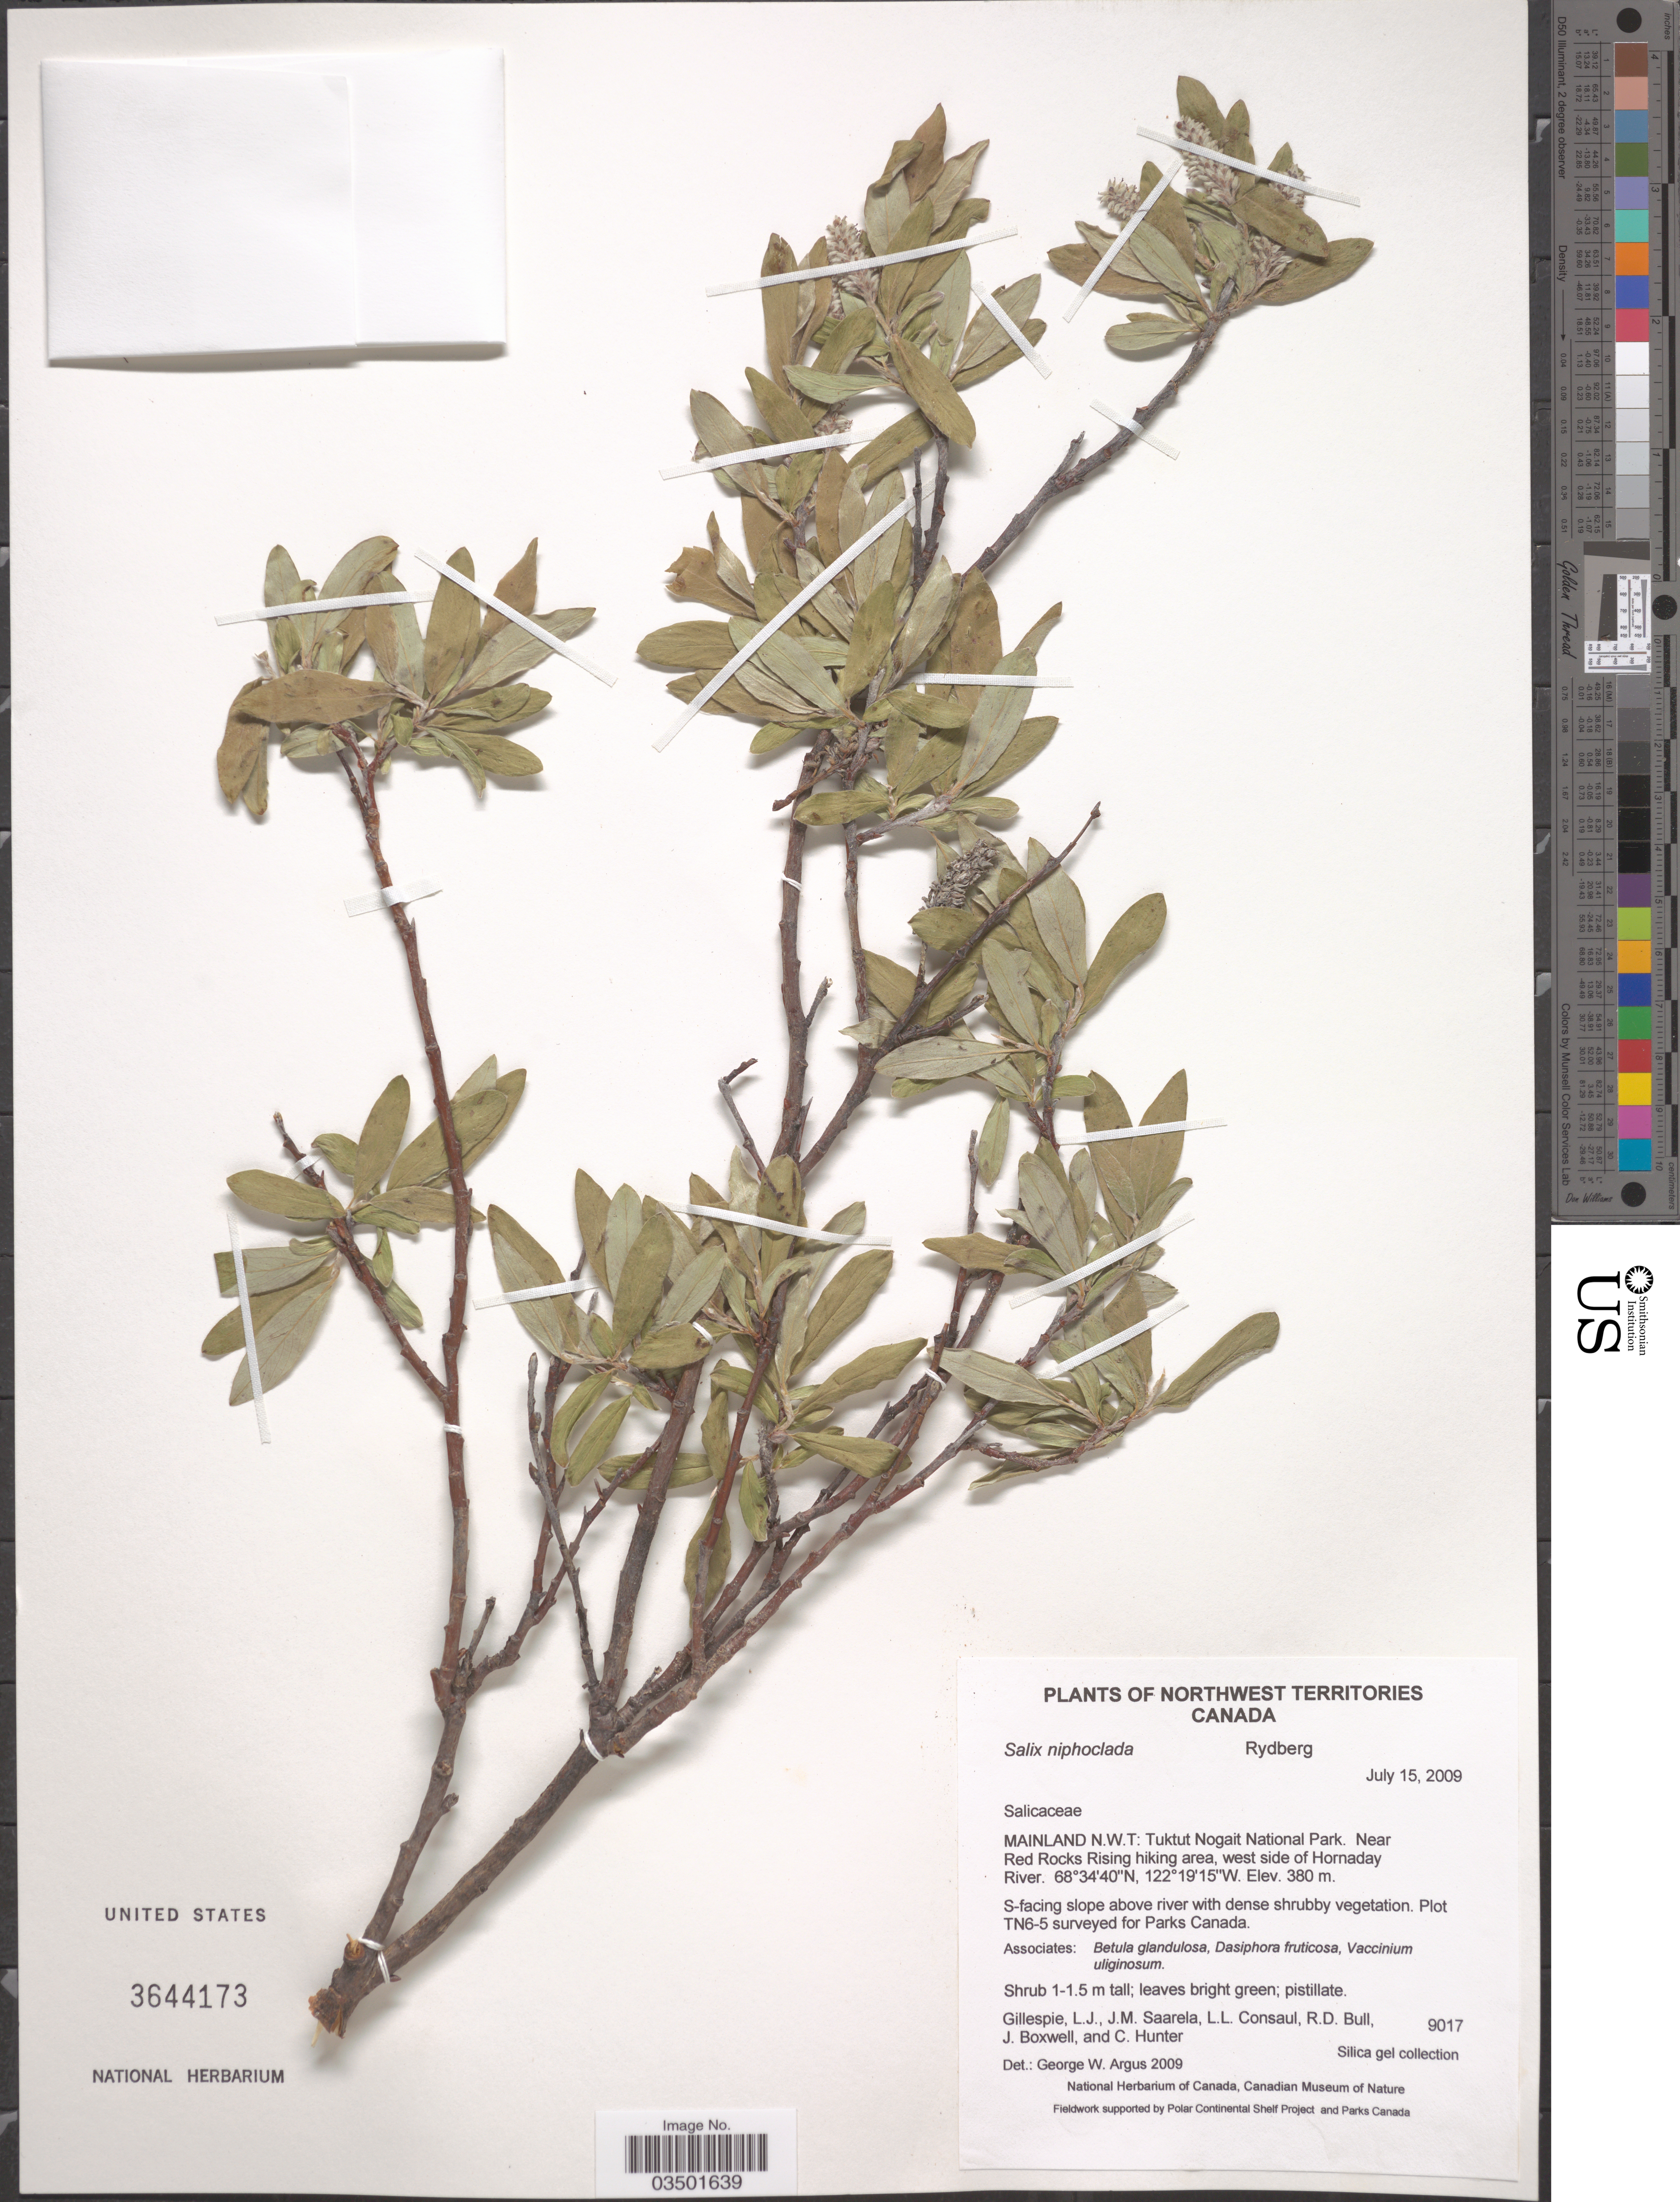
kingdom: Plantae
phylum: Tracheophyta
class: Magnoliopsida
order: Malpighiales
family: Salicaceae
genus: Salix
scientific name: Salix niphoclada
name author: Rydb.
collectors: L. Gillespie, J. Saarela, L. Consaul, R. Bull & et al.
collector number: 9017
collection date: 2009-07-15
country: Canada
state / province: Northwest Territories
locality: Mainland N.W.T.: Tuktut Nogait National Park. Near Red Rocks Rising hiking area, west side of Hornaday River. S-facing slope above river with dense shrubby vegetation. Plot TN6-5 surveyed for Parks Canada.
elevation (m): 380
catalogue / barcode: US 3644173